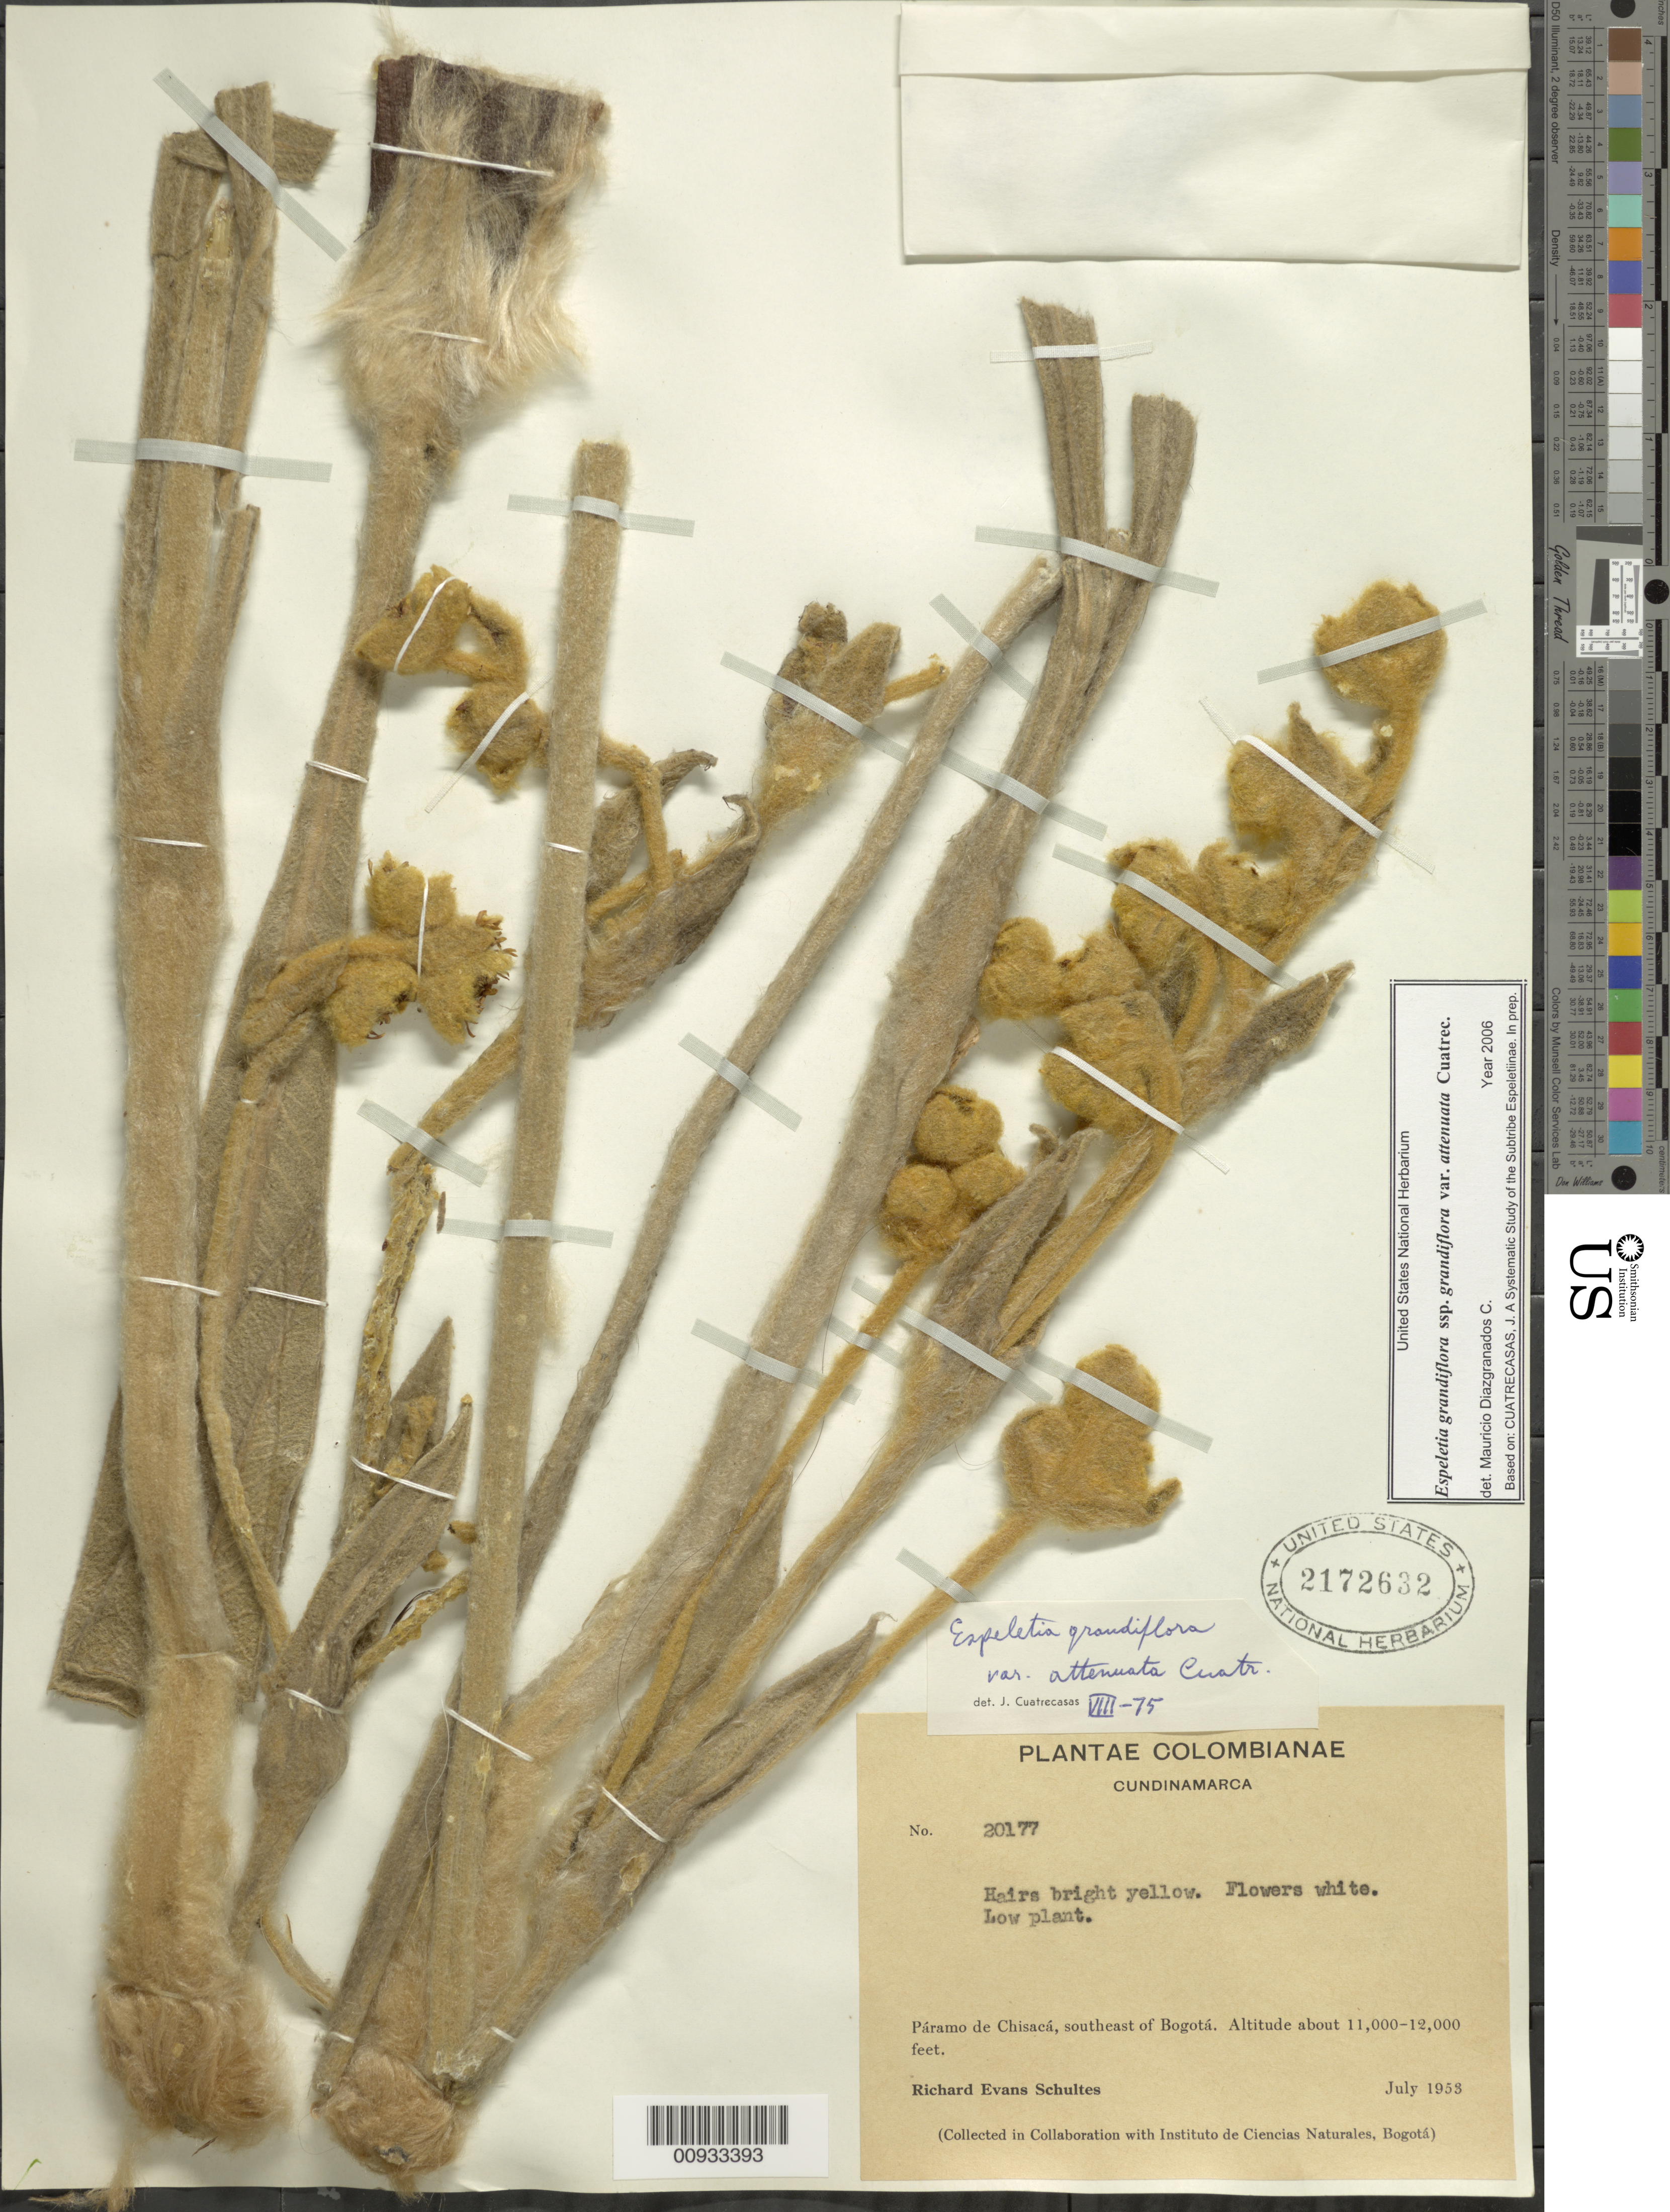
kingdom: Plantae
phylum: Tracheophyta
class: Magnoliopsida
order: Asterales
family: Asteraceae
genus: Espeletia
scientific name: Espeletia grandiflora var. attenuata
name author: Cuatrec.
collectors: R. E. Schultes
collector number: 20177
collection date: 1953-07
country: Colombia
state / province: Cundinamarca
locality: Paramo de Chisaca, southeast of Bogota.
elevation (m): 3353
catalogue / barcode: US 2172632